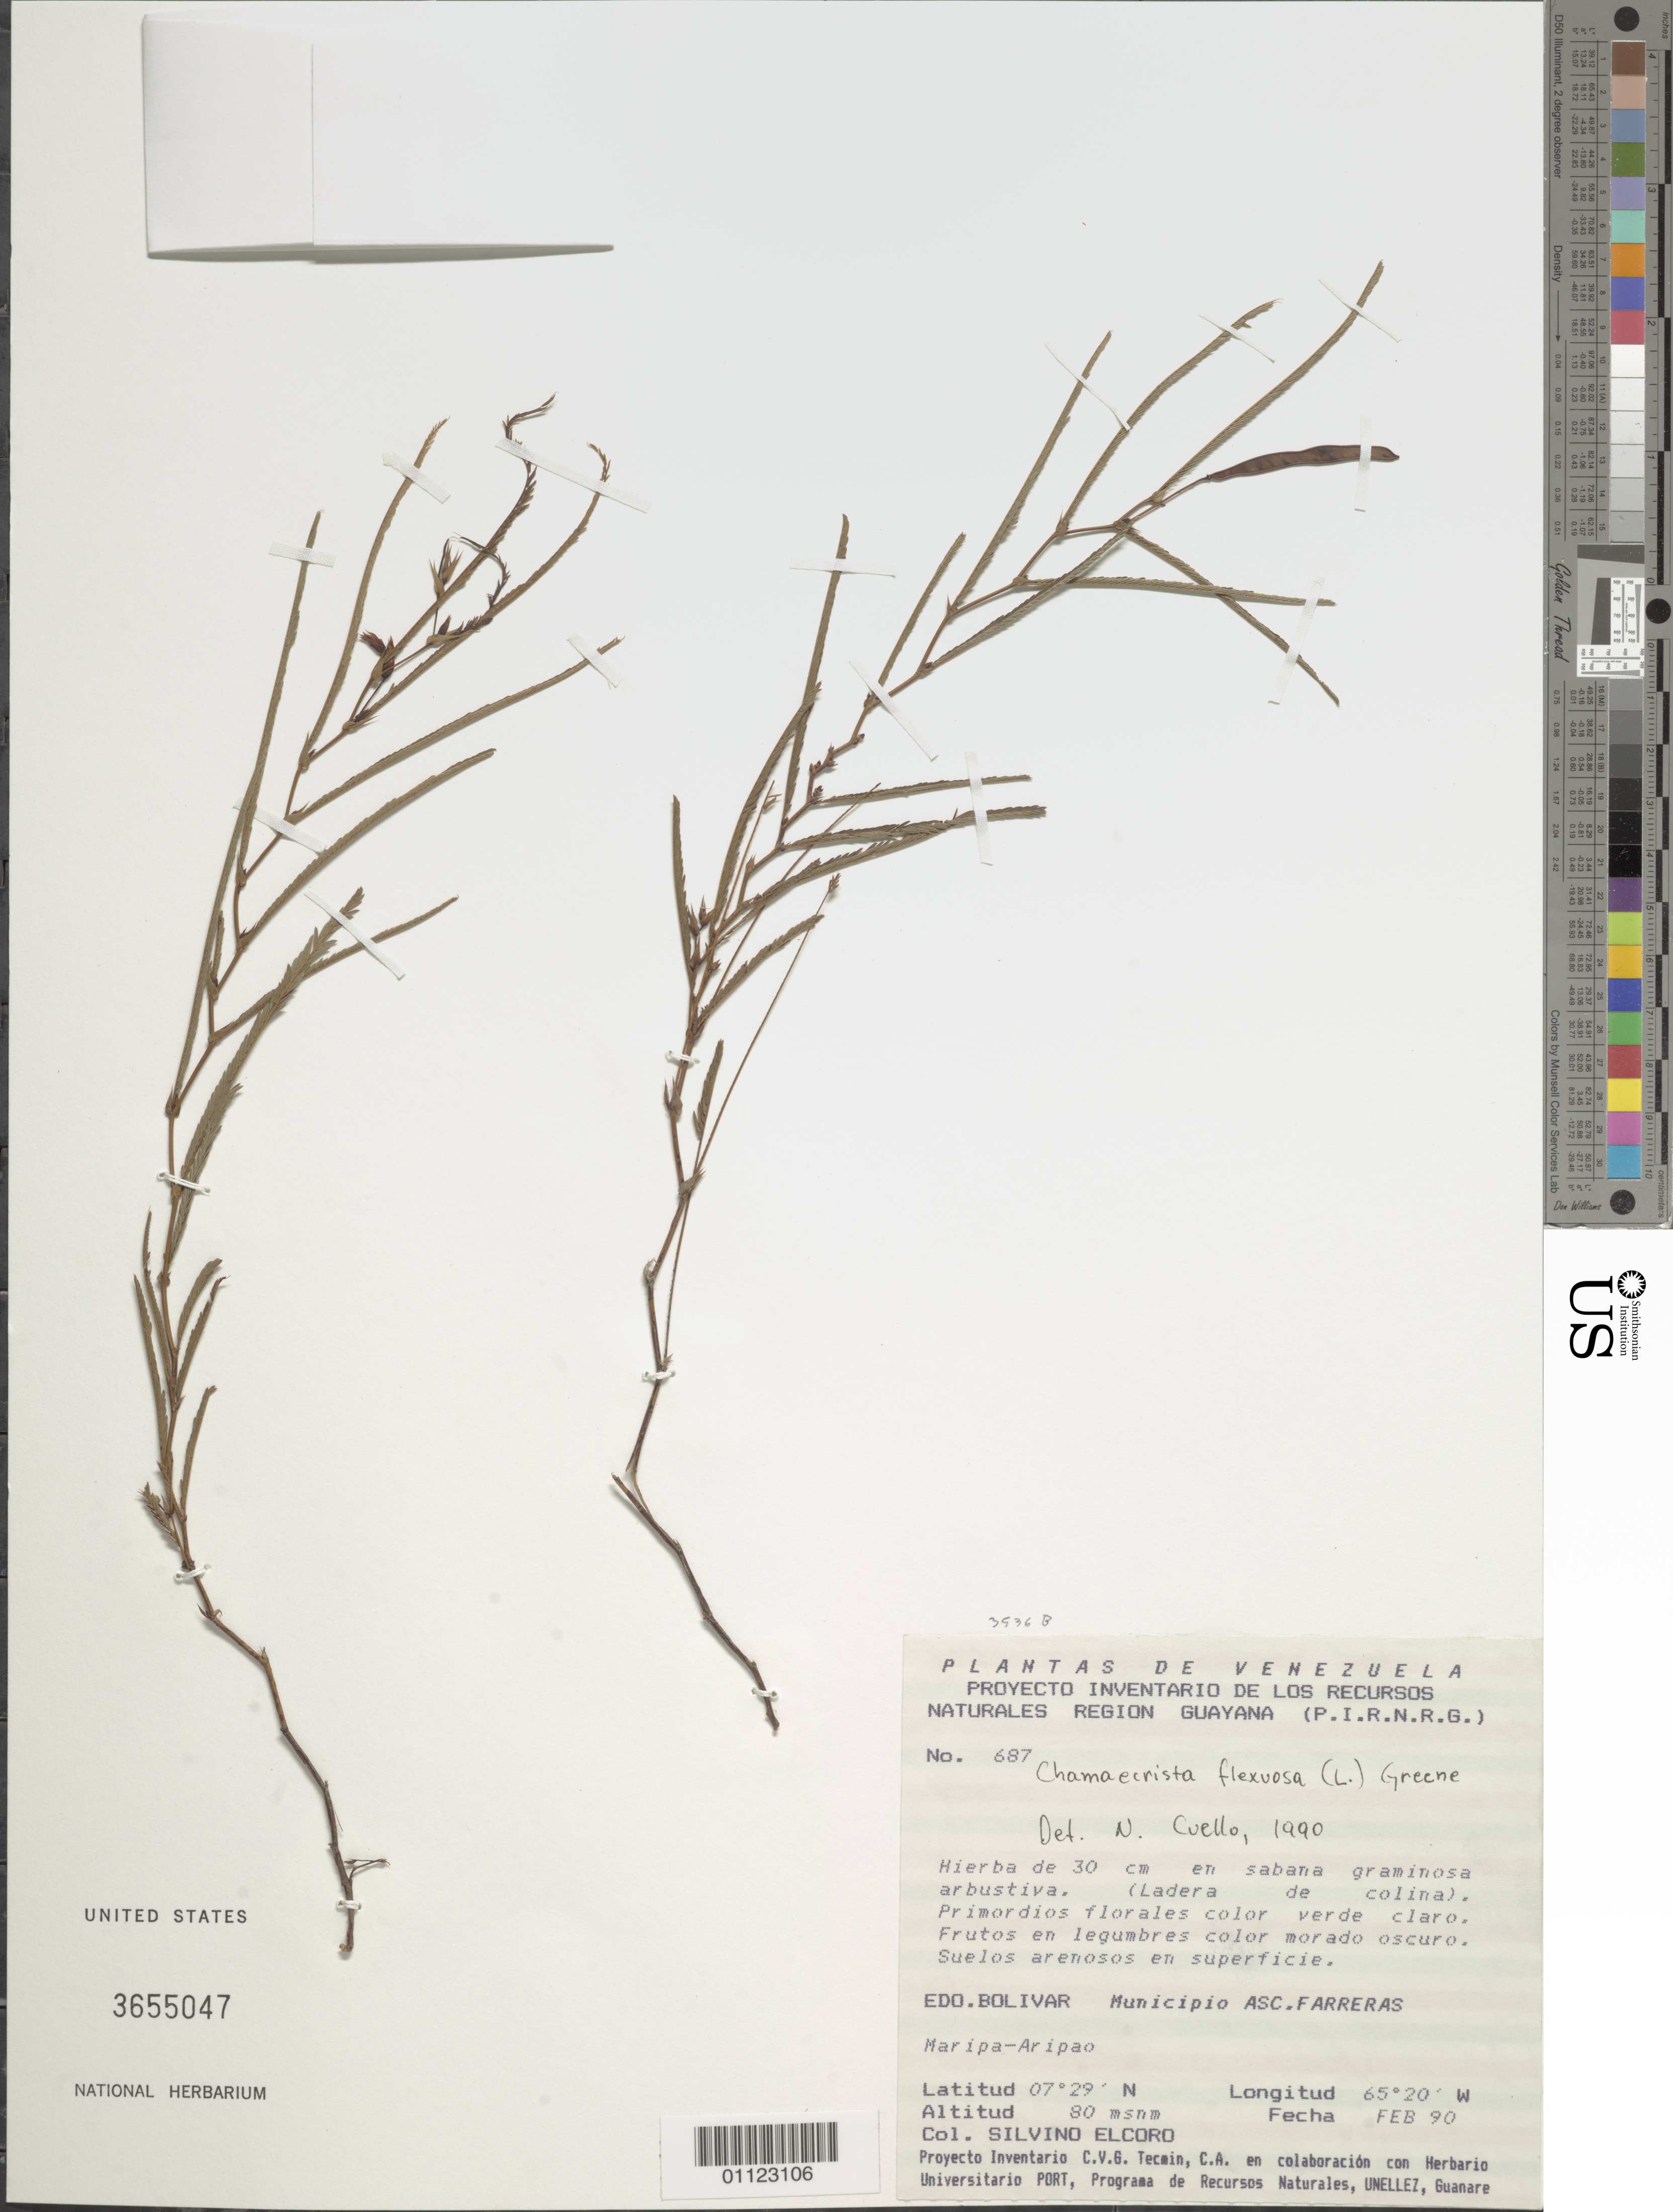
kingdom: Plantae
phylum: Tracheophyta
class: Magnoliopsida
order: Fabales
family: Fabaceae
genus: Chamaecrista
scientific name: Chamaecrista flexuosa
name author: (L.) Greene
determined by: Cuello, Nidia L.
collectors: S. Elcoro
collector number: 687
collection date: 1990-02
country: Venezuela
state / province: Bolívar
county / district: Sucre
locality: Ascención Farreras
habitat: Ladera de colina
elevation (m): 80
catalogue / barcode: US 3655047